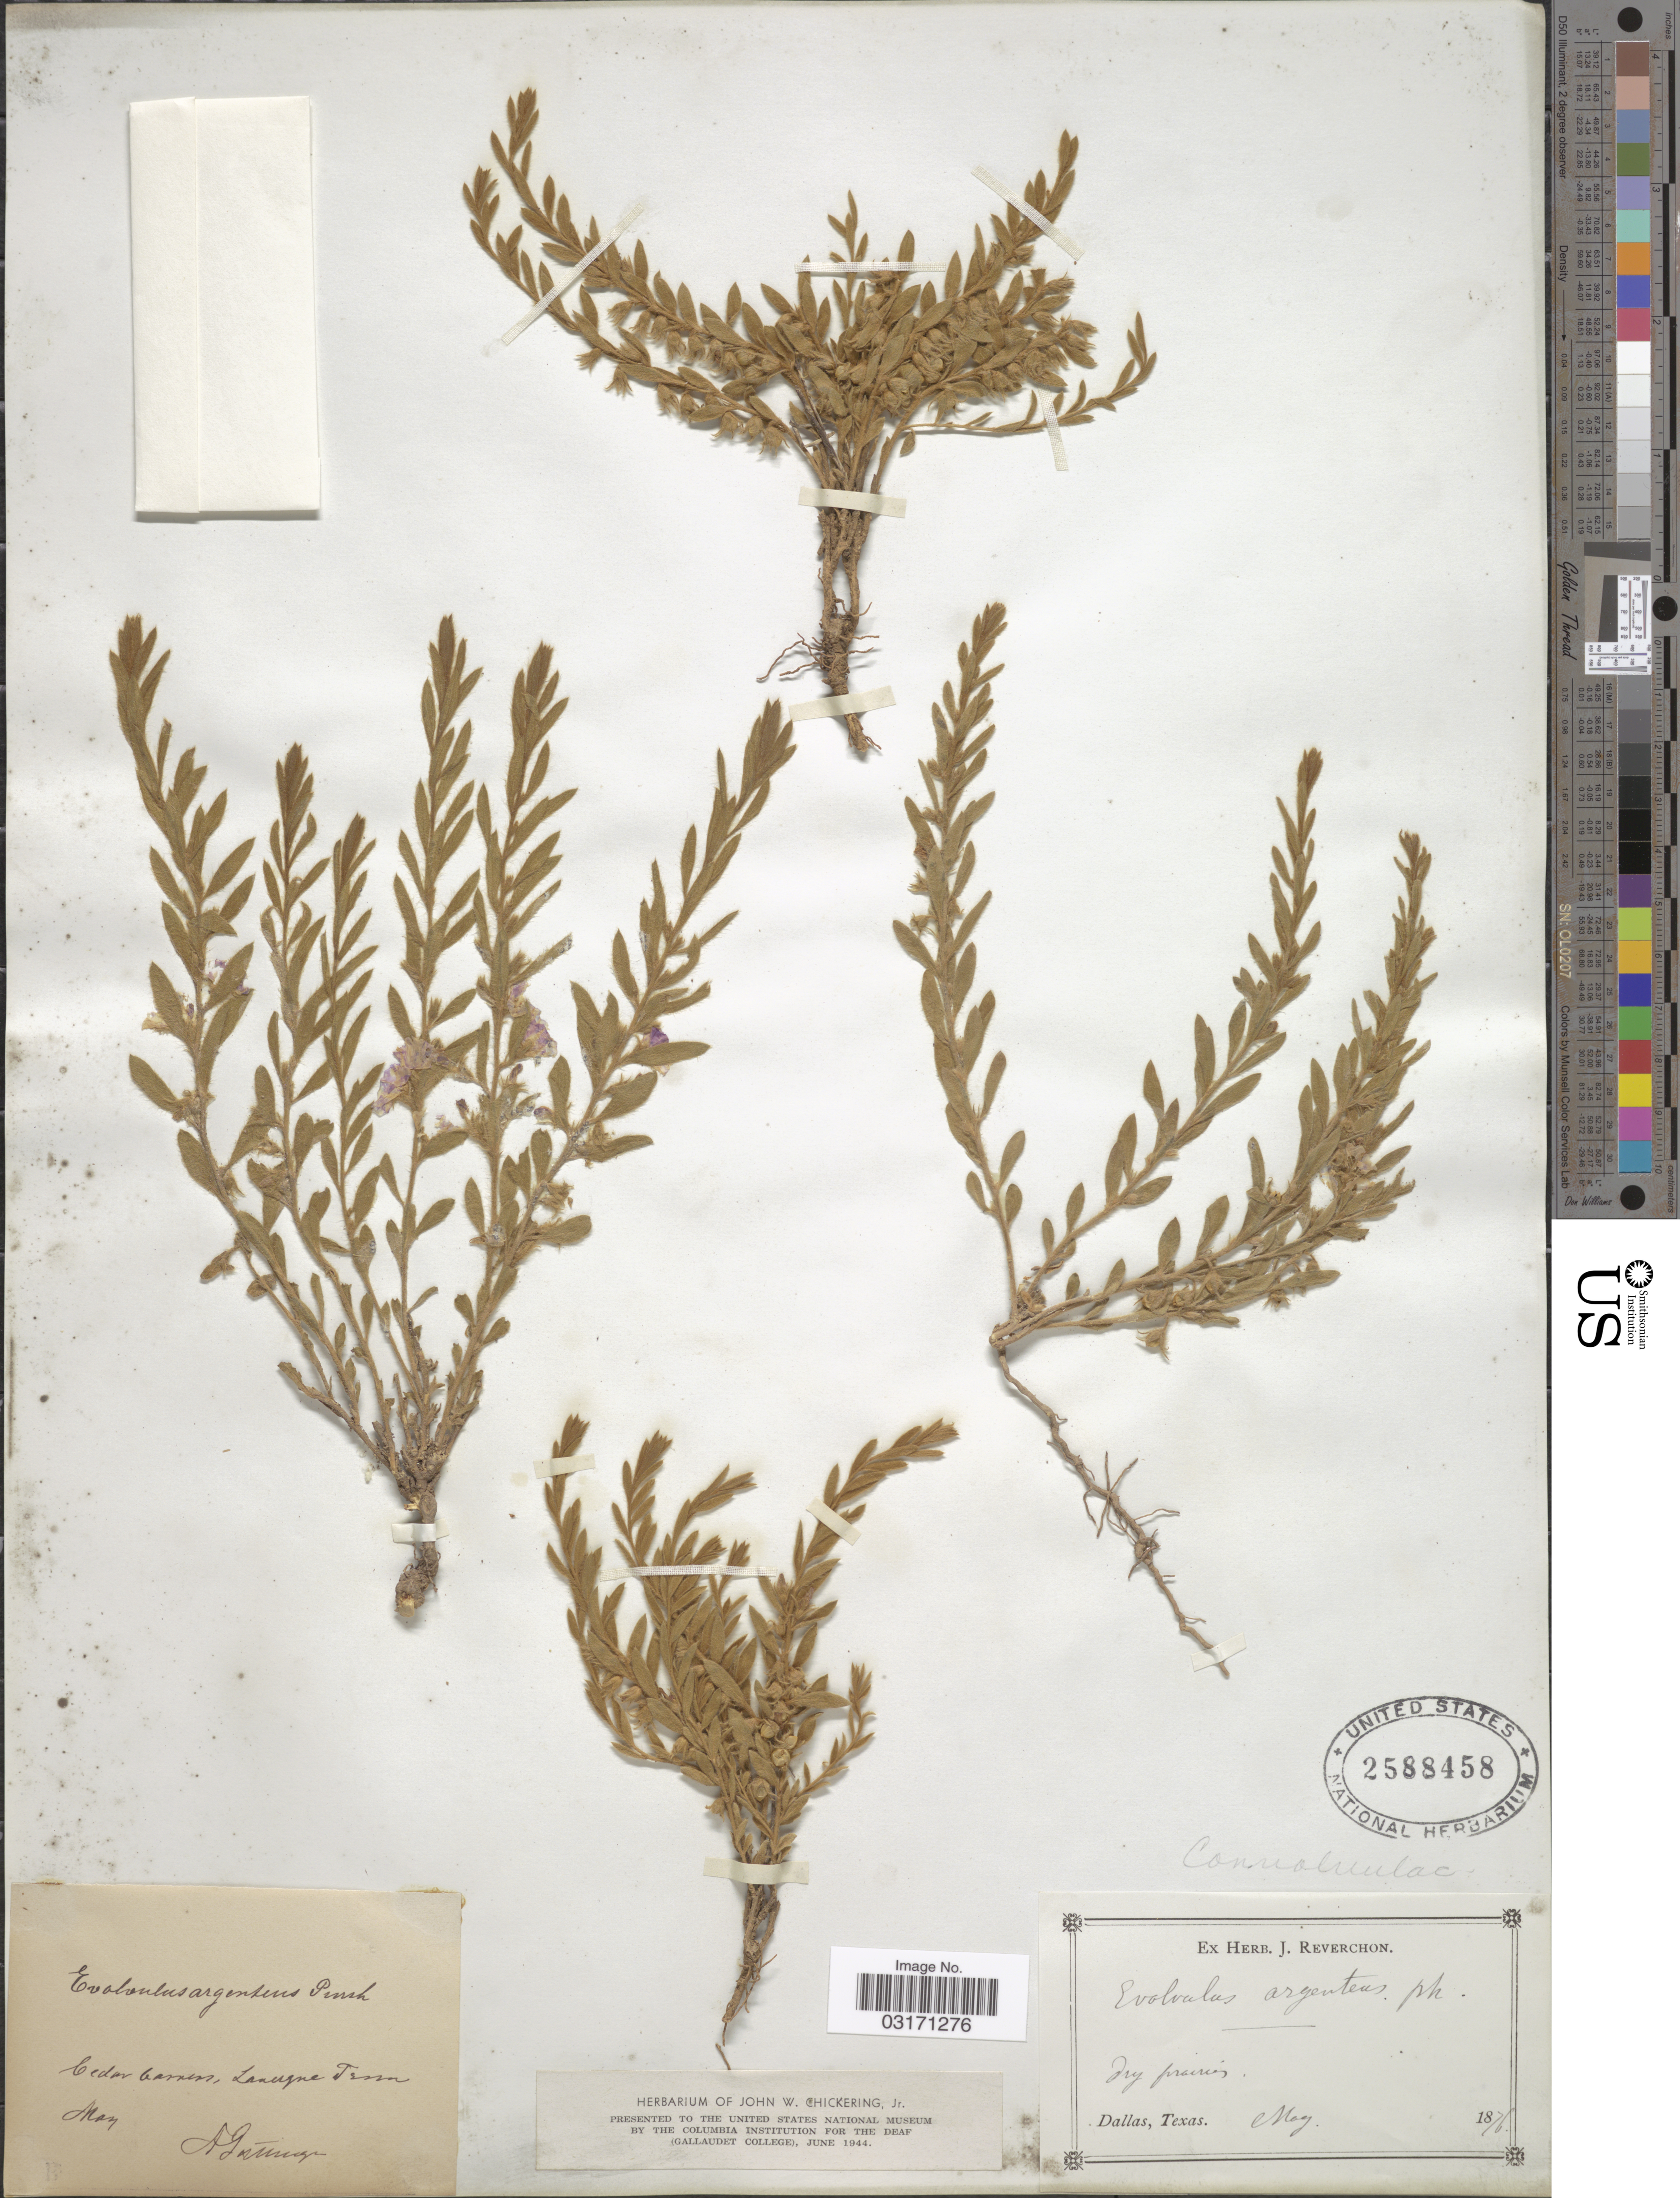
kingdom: Plantae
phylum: Tracheophyta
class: Magnoliopsida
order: Solanales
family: Convolvulaceae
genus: Evolvulus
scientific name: Evolvulus argenteus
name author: R. Br.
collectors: A. Gattinger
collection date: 1876-05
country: United States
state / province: Tennessee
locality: Cedar barren, Lavergne.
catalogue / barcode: US 2588458